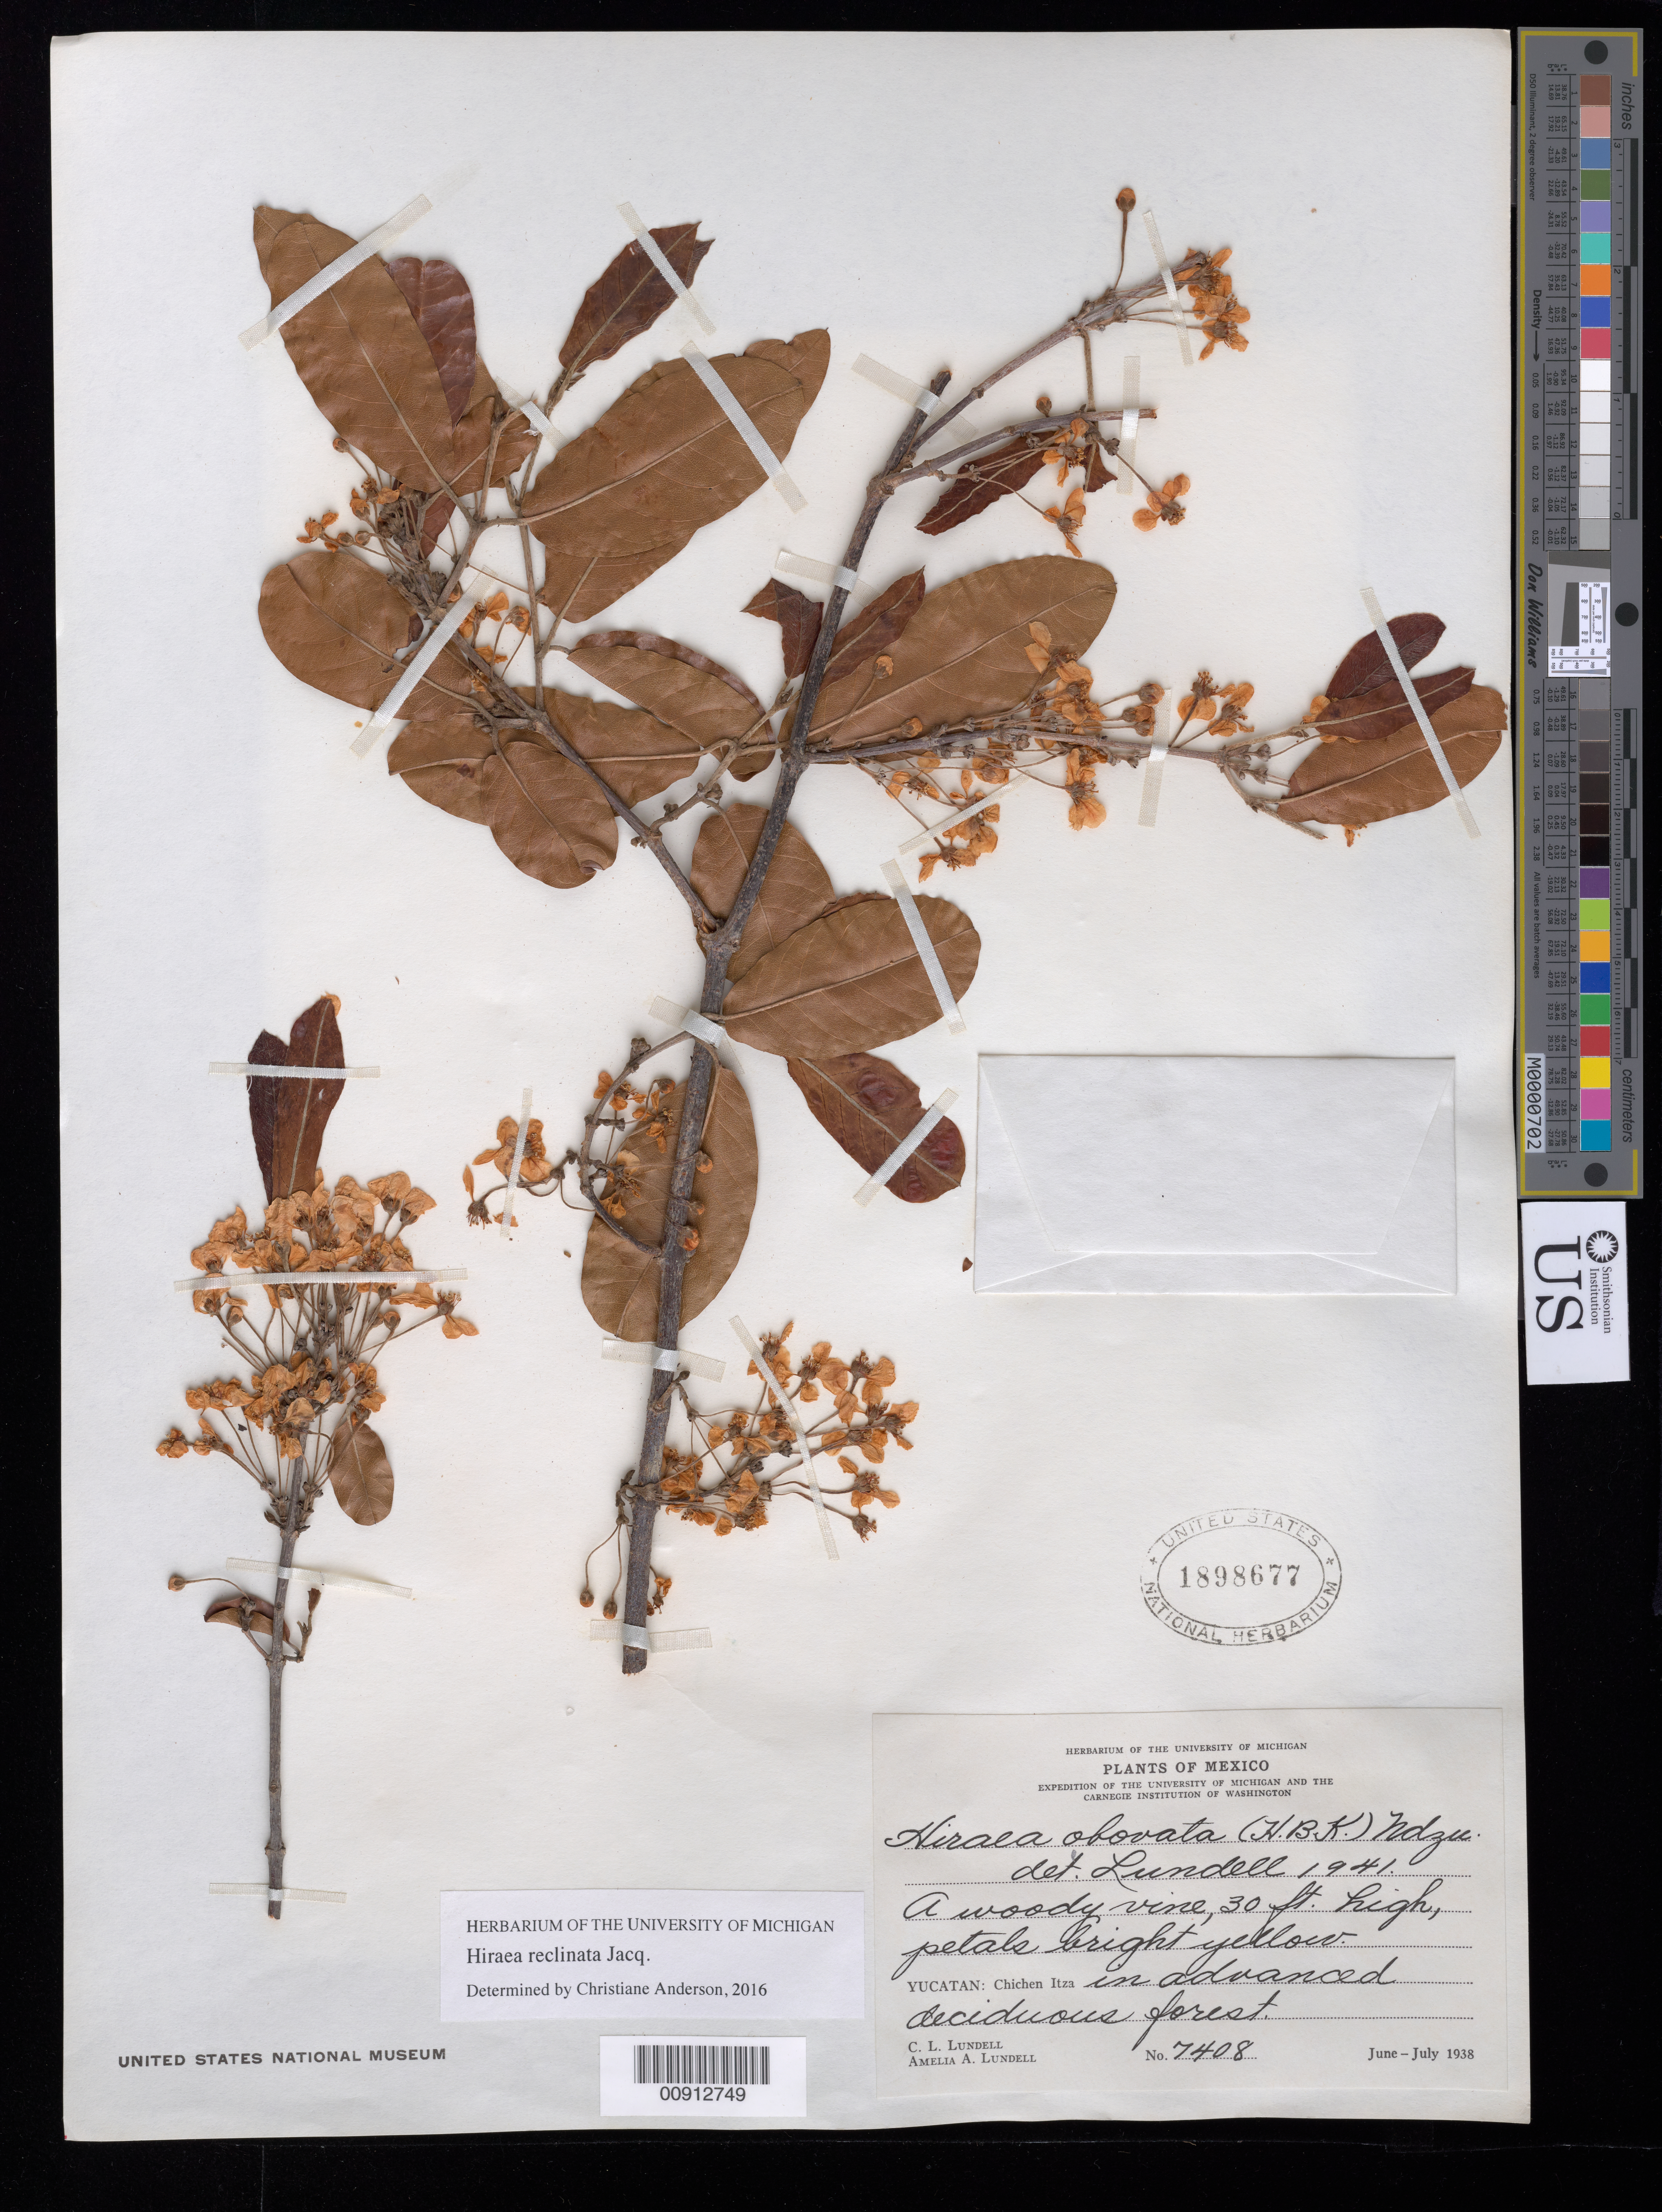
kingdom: Plantae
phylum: Tracheophyta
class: Magnoliopsida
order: Malpighiales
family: Malpighiaceae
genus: Heteropterys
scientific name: Heteropterys macradena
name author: (DC.) W.R. Anderson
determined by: Anderson, C. E., (MICH)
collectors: C. L. Lundell & A. A. Lundell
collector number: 7408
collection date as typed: Jun 1938 to -- Jul 1938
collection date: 1938-06/1938-07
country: Mexico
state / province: Yucatán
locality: Yucatán: Chichen Itza.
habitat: In advanced deciduous forest.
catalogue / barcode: US 1898677